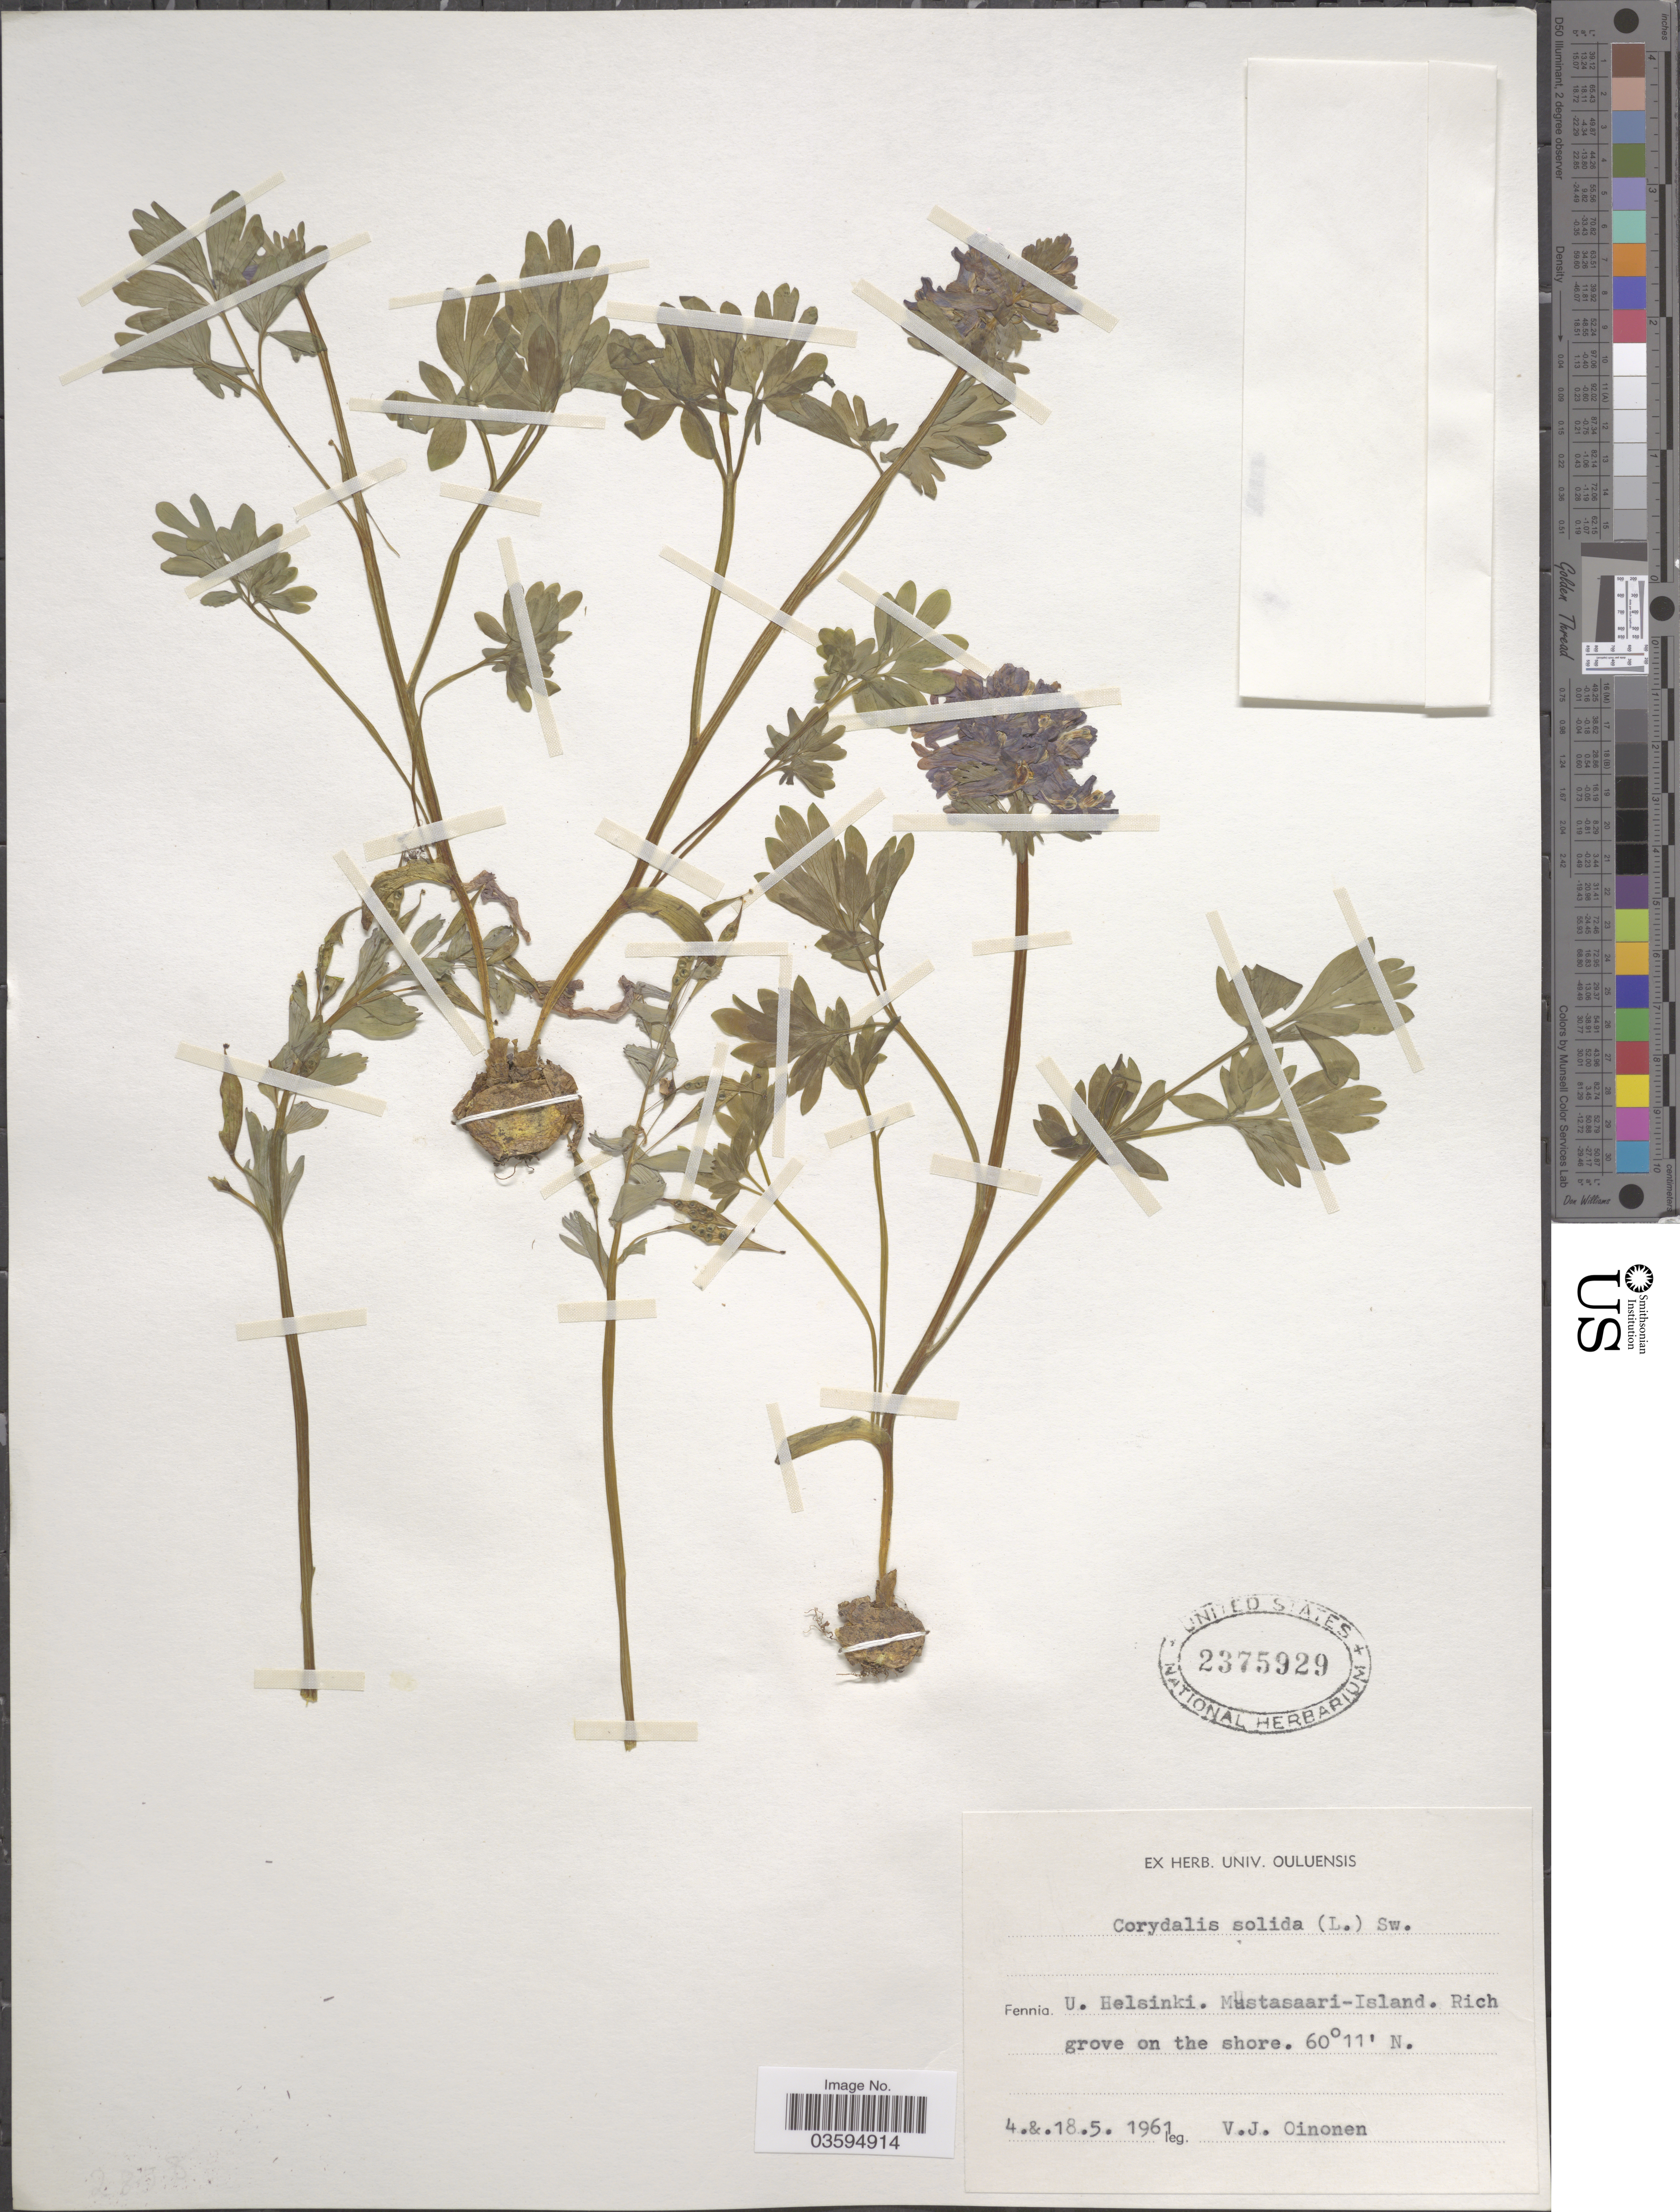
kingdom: Plantae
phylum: Tracheophyta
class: Magnoliopsida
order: Ranunculales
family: Papaveraceae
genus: Corydalis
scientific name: Corydalis solida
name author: (L.) Clairv.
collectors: V. Oinonen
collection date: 1961-05-04/1961-05-18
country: Finland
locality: Fennia. U. Helsinki. Mustasaari-Island.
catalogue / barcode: US 2375929